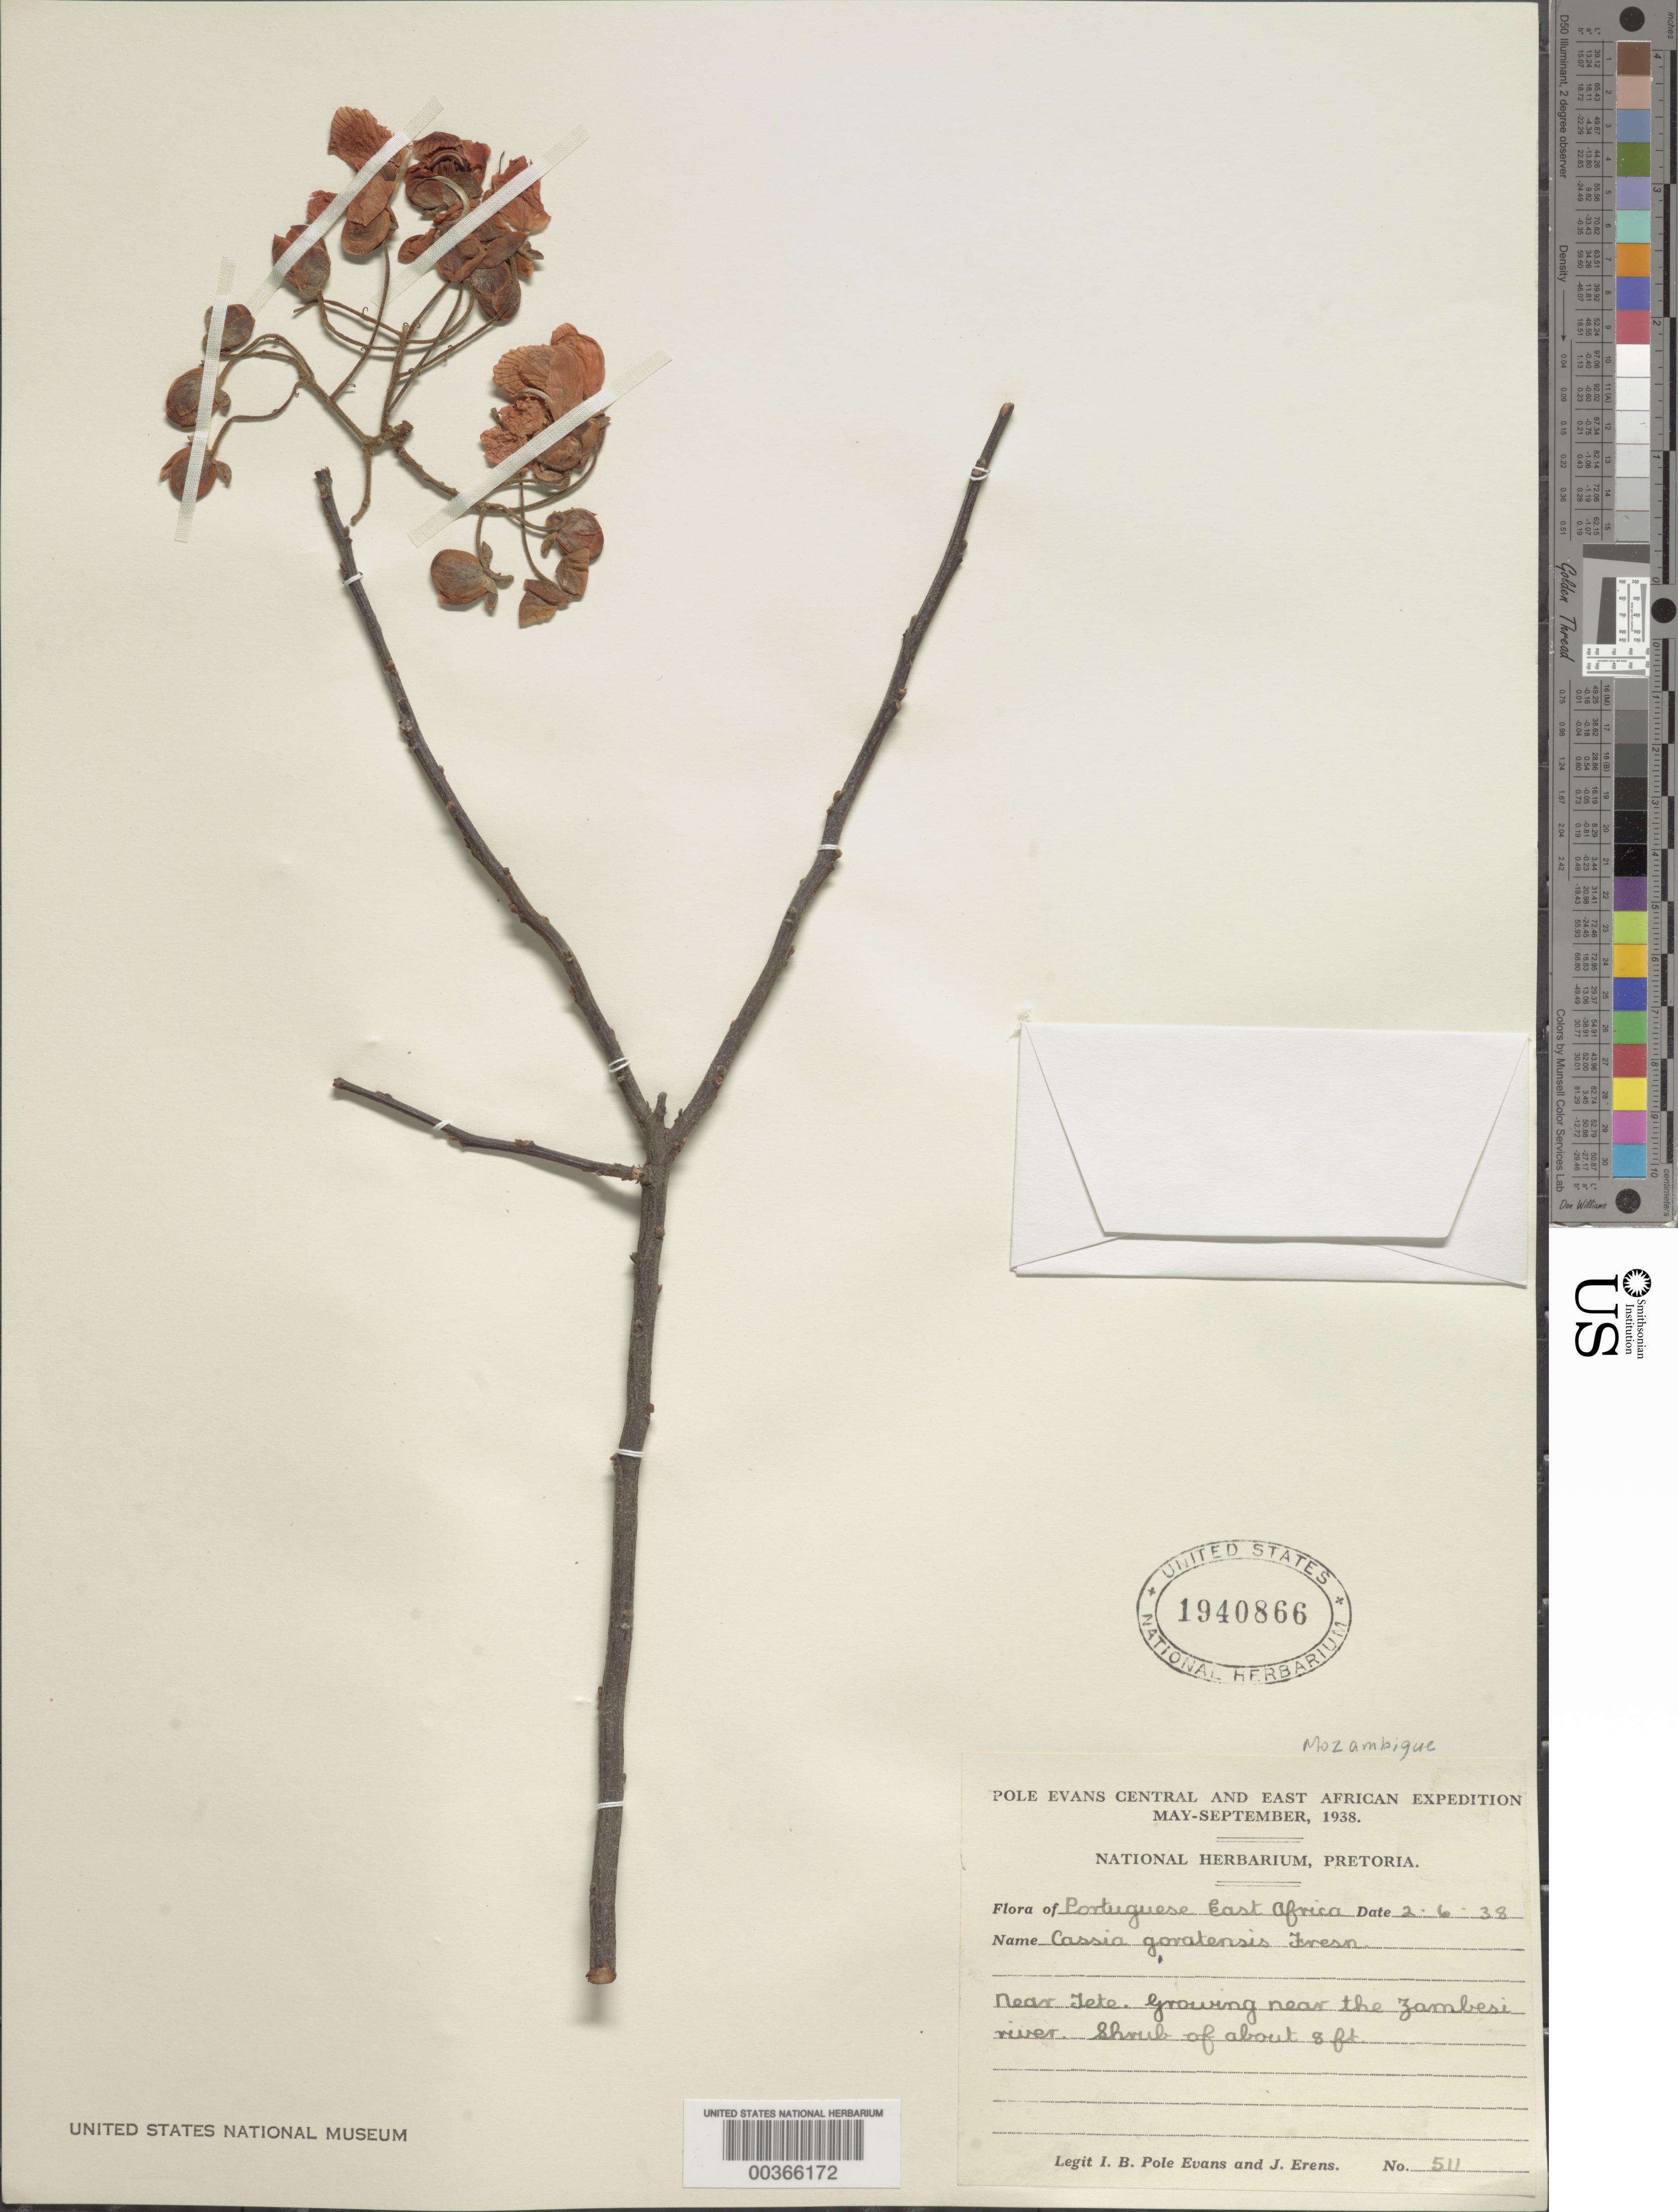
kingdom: Plantae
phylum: Tracheophyta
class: Magnoliopsida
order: Fabales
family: Fabaceae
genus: Senna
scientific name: Senna singueana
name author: (Delile) Lock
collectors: I. B. Pole-Evans & J. Erens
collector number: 511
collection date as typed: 02 Jun 1938 or 06 Feb 1938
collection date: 1938-02-06 or 1938-06-02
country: Mozambique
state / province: Tete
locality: Near Tete; near Zambezi River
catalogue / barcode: US 1940866